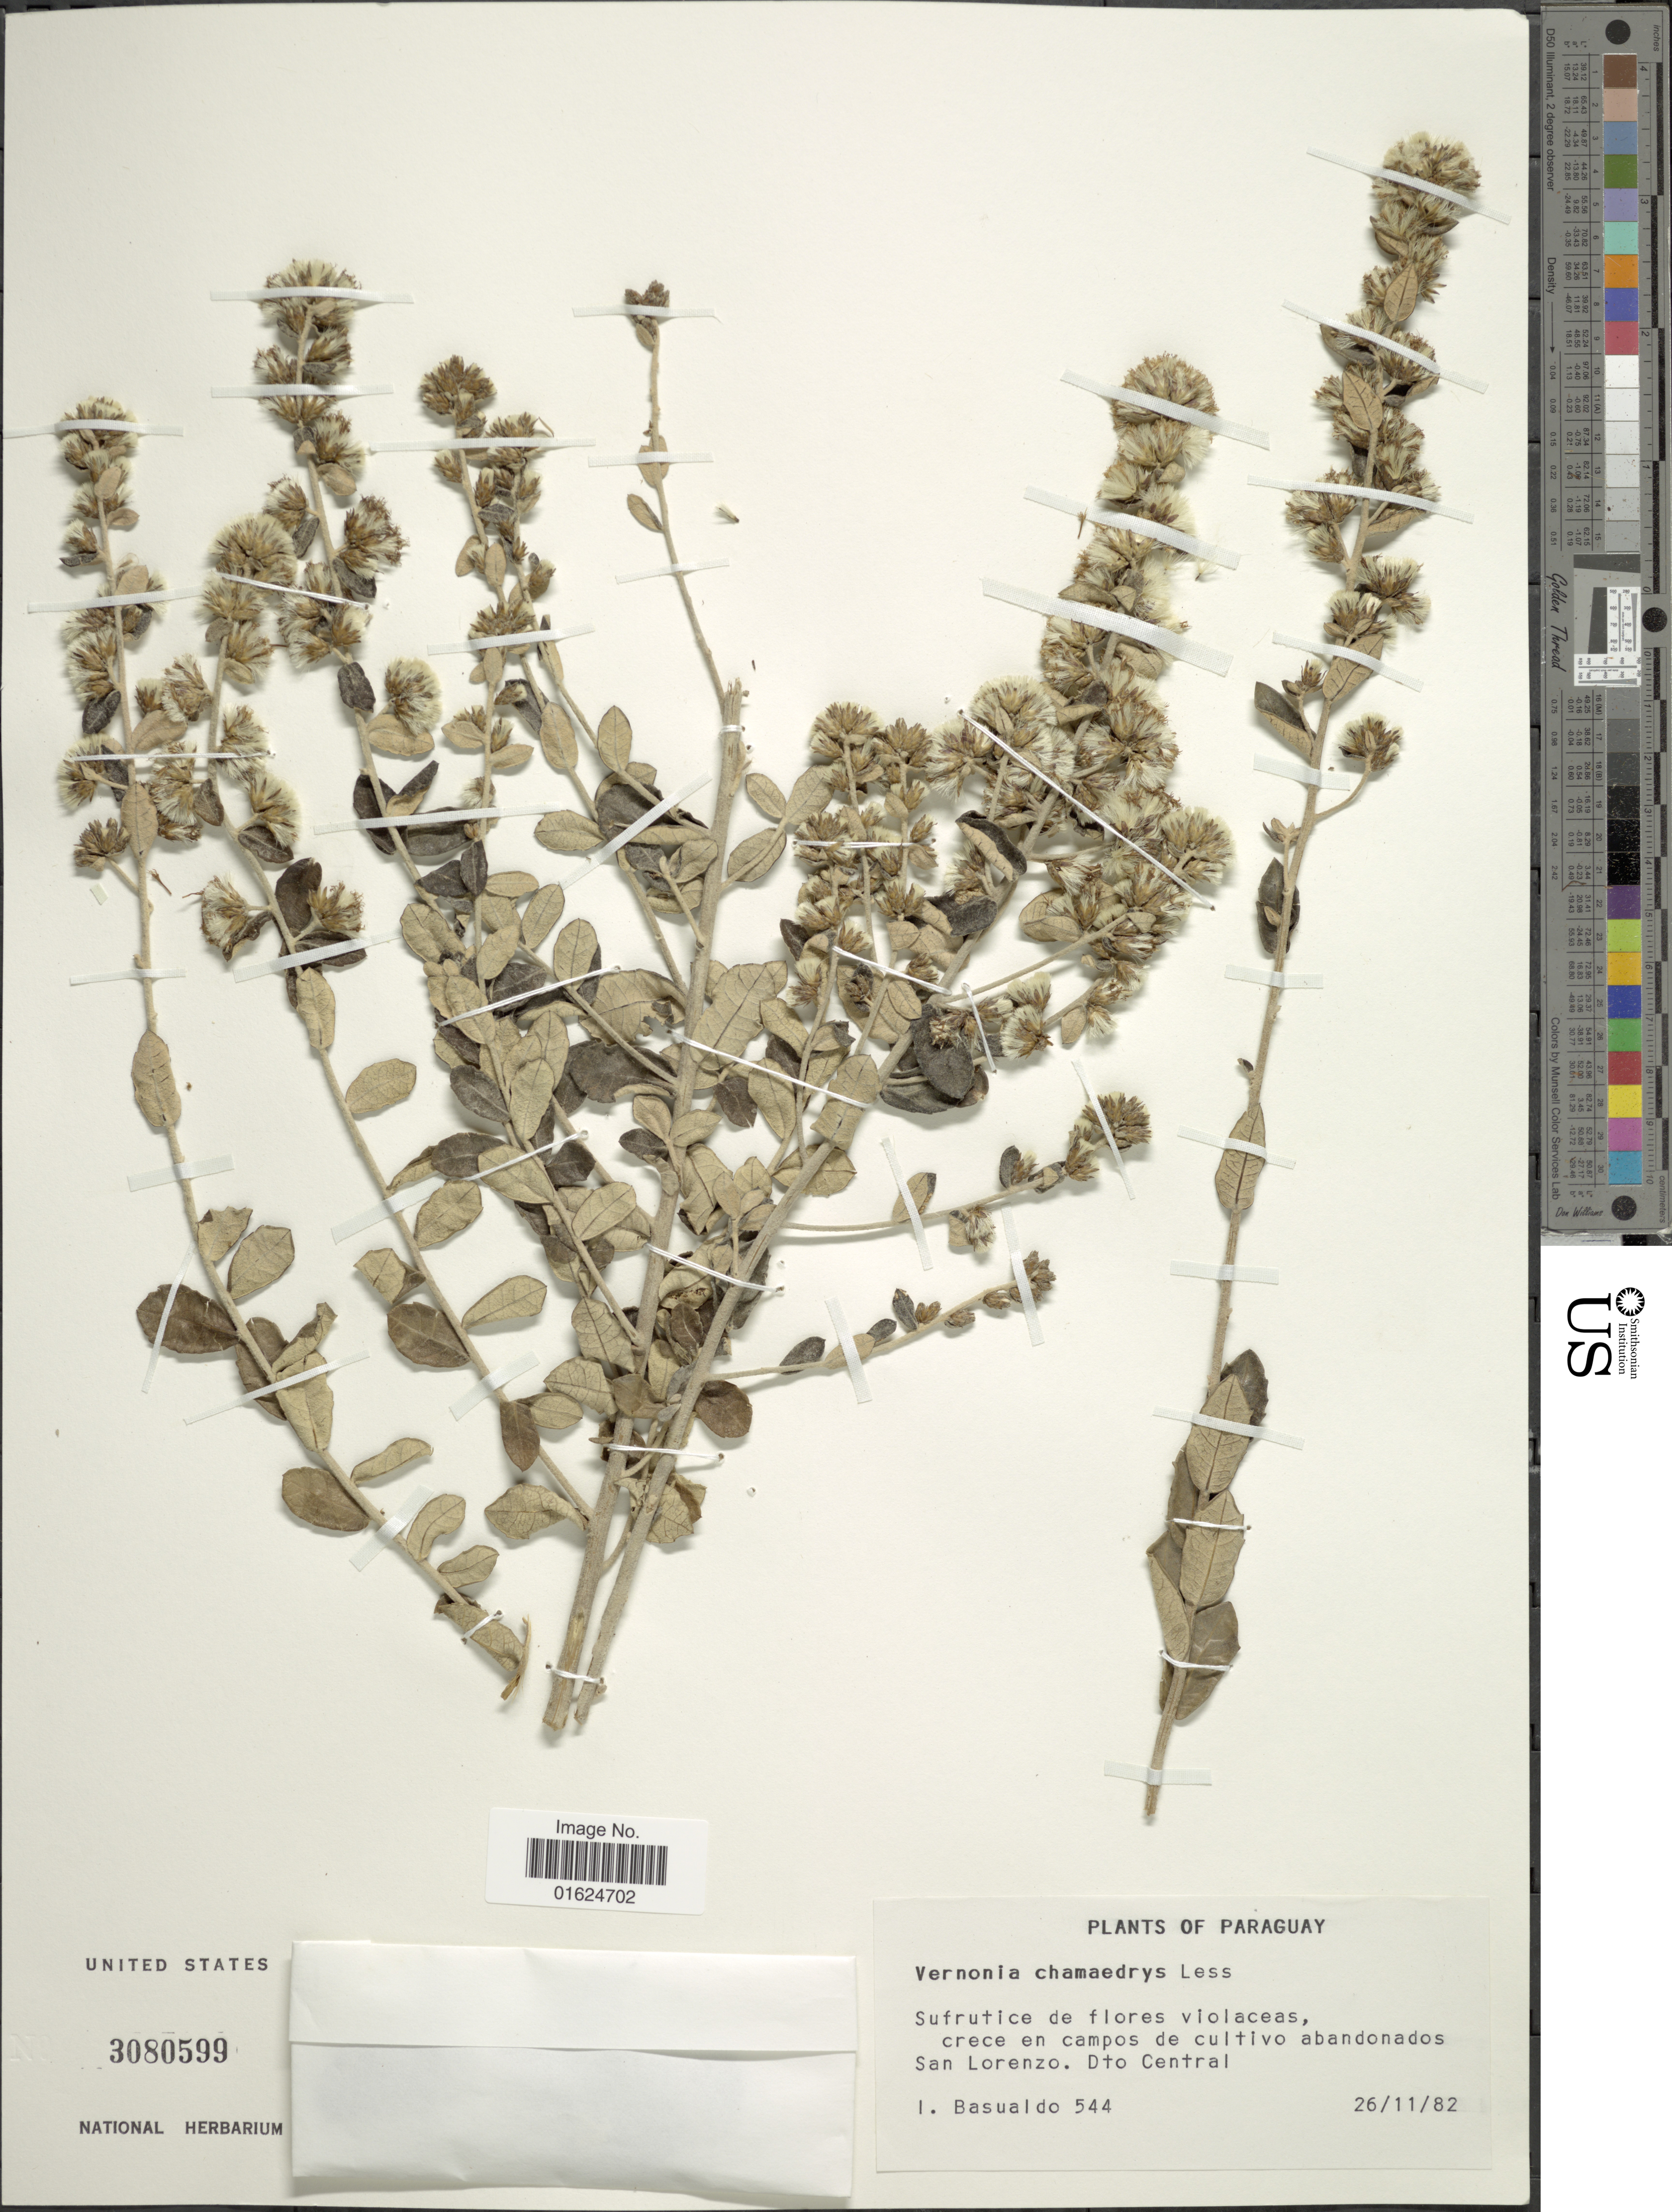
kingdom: Plantae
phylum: Tracheophyta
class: Magnoliopsida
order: Asterales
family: Asteraceae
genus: Vernonanthura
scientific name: Vernonanthura chamaedrys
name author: (Less.) H. Rob.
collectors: I. Basualdo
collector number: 544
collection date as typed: Transcribed d/m/y: 26/11/82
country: Paraguay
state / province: Central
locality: Sufrutice de flores violaceas, crece en campos de cultivo abandonados San Lorenzo, Dto Central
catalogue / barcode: US 3080599